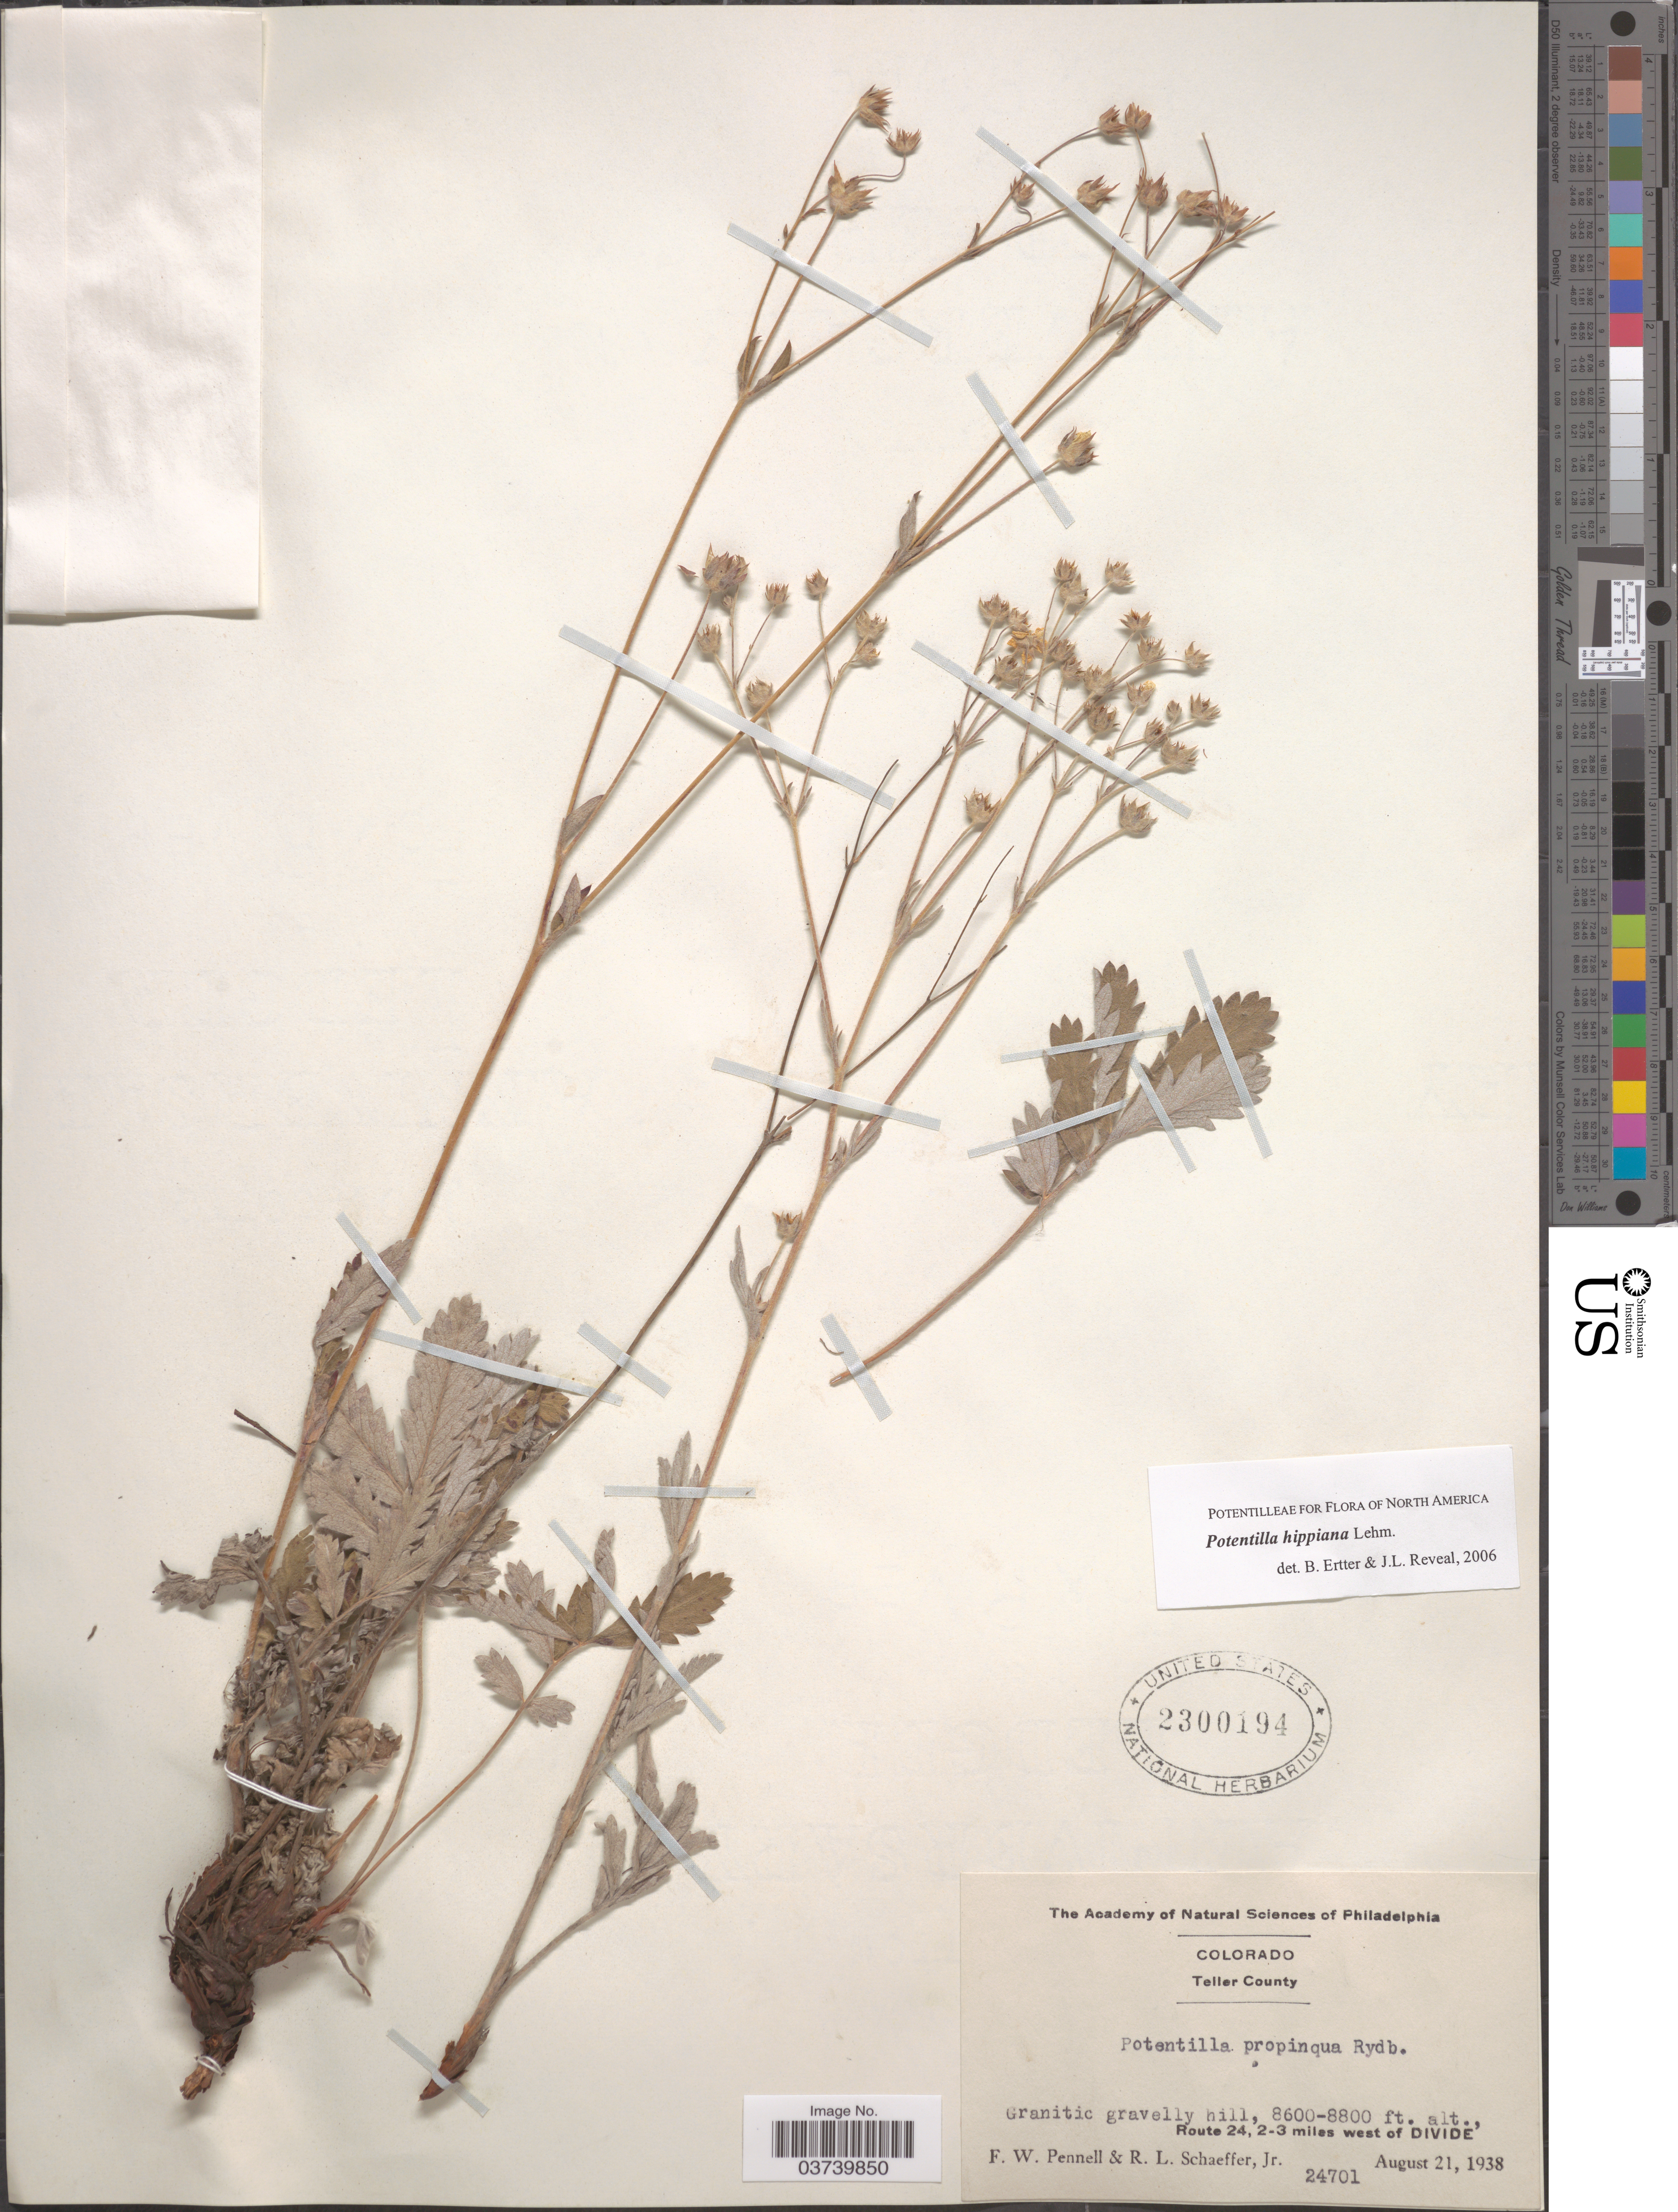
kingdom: Plantae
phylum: Tracheophyta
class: Magnoliopsida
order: Rosales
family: Rosaceae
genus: Potentilla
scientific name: Potentilla hippiana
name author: Lehm.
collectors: F. W. Pennell & R. L. Schaeffer Jr.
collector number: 24701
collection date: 1938-08-21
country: United States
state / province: Colorado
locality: Teller County. Granitic gravelly hill, Route 24, 2-3 miles west of Divide.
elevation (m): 2621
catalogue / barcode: US 2300194